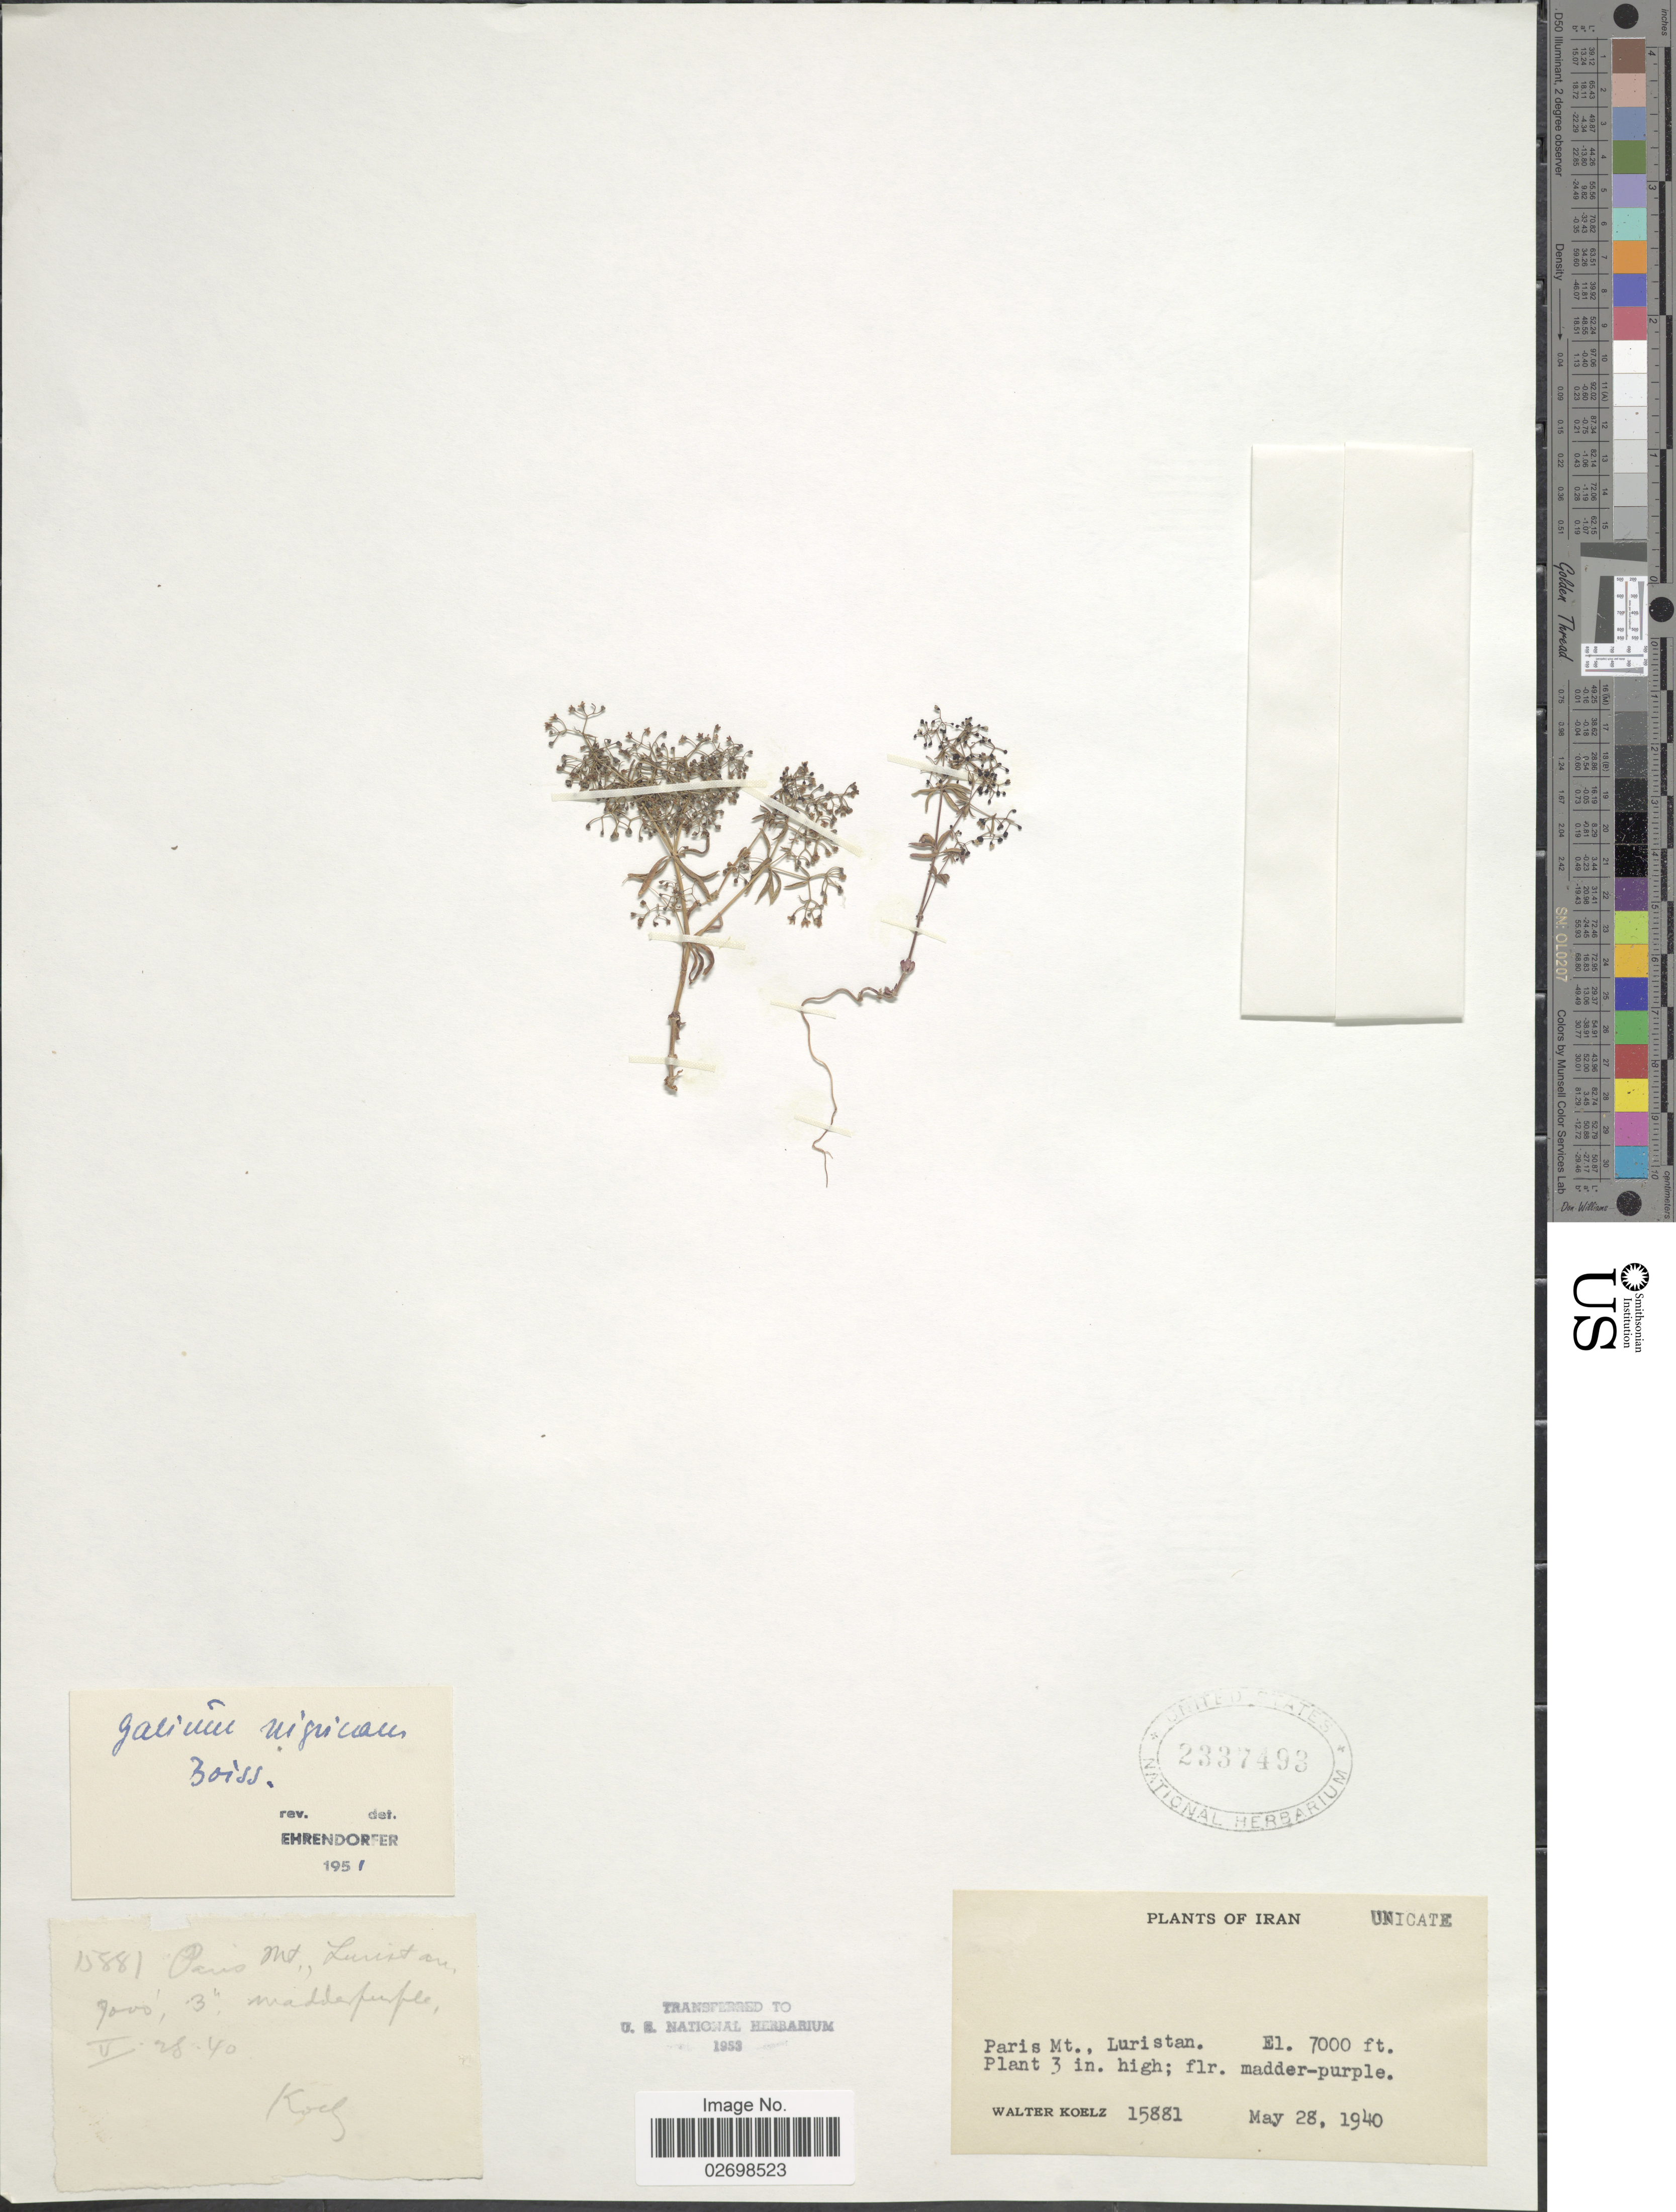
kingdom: Plantae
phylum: Tracheophyta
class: Magnoliopsida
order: Gentianales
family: Rubiaceae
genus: Galium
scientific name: Galium nigricans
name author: Boiss.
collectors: W. N. Koelz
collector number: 15881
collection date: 1940-05-28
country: Iran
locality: Paris Mt., Luristan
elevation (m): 2134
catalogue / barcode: US 2337493